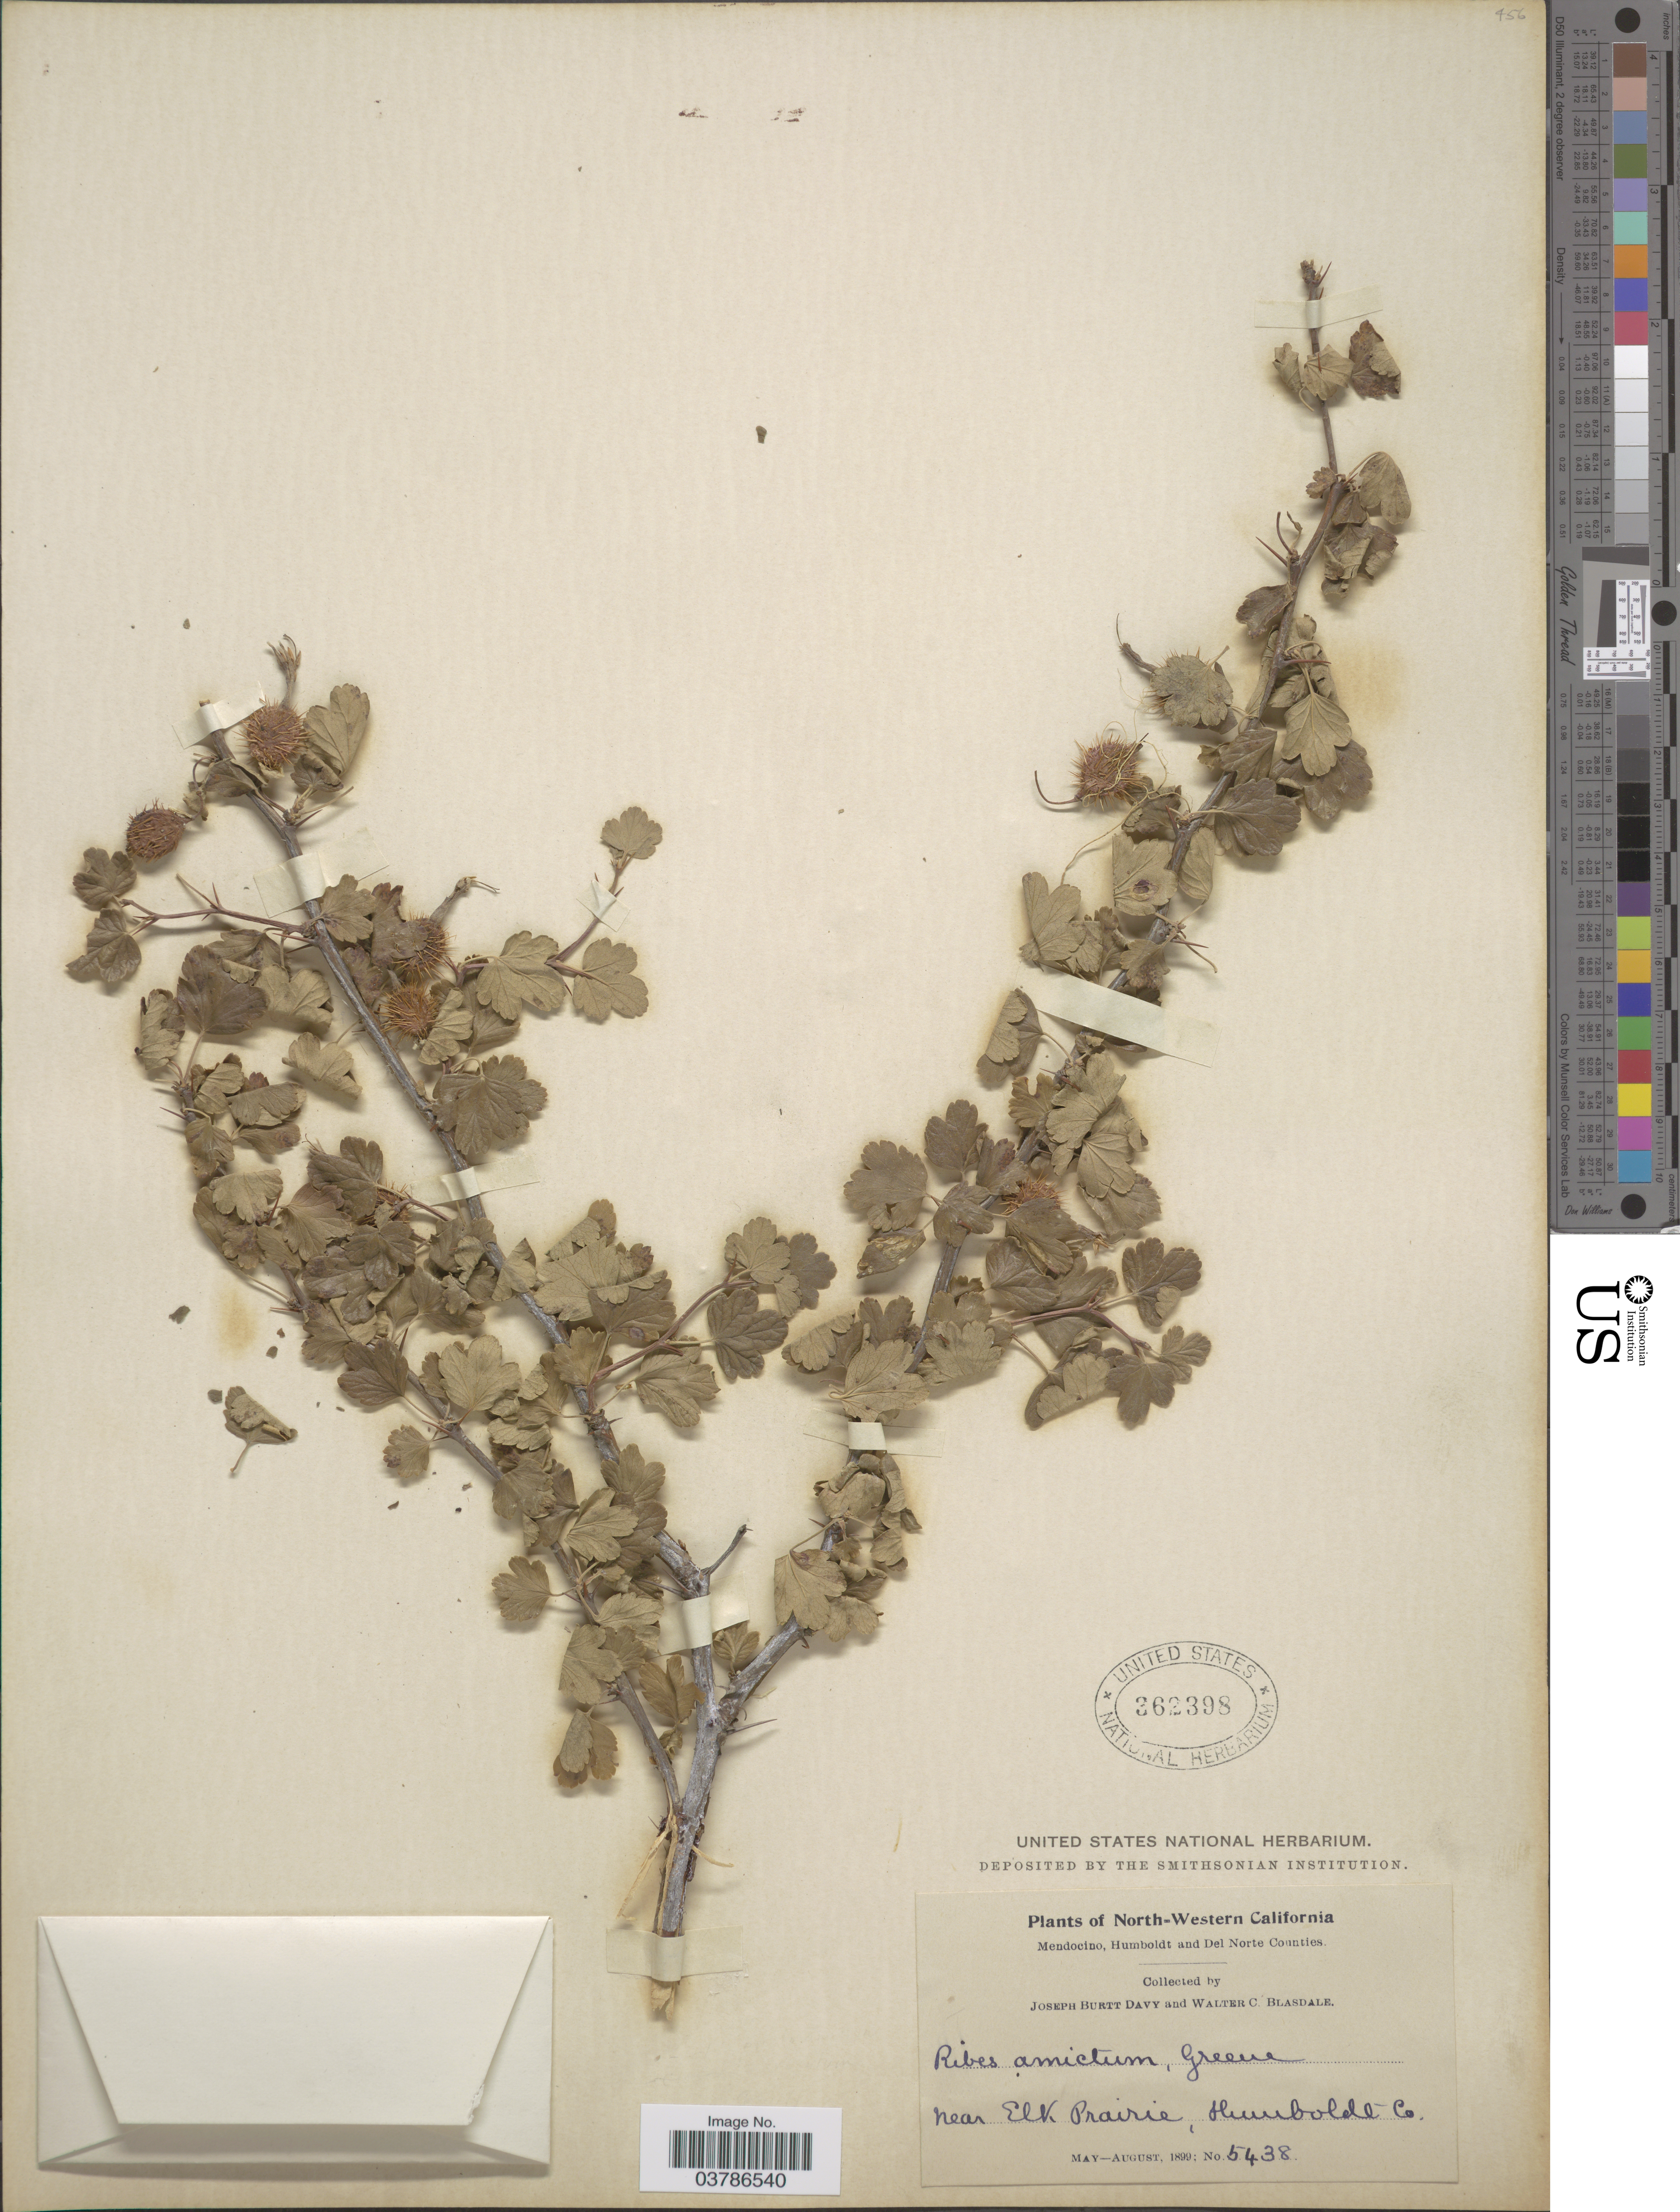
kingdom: Plantae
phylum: Tracheophyta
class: Magnoliopsida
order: Saxifragales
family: Grossulariaceae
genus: Ribes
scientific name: Ribes roezlii var. amictum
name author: (Greene) Jeps.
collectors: J. Burtt Davy & W. Blasdale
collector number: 5438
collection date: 1899-05/1899-08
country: United States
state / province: California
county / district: Humboldt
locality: North-Western California. Mendocino, Humboldt and Del Norte Counties. Near Elk Prairie, Humboldt Co.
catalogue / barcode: US 362398